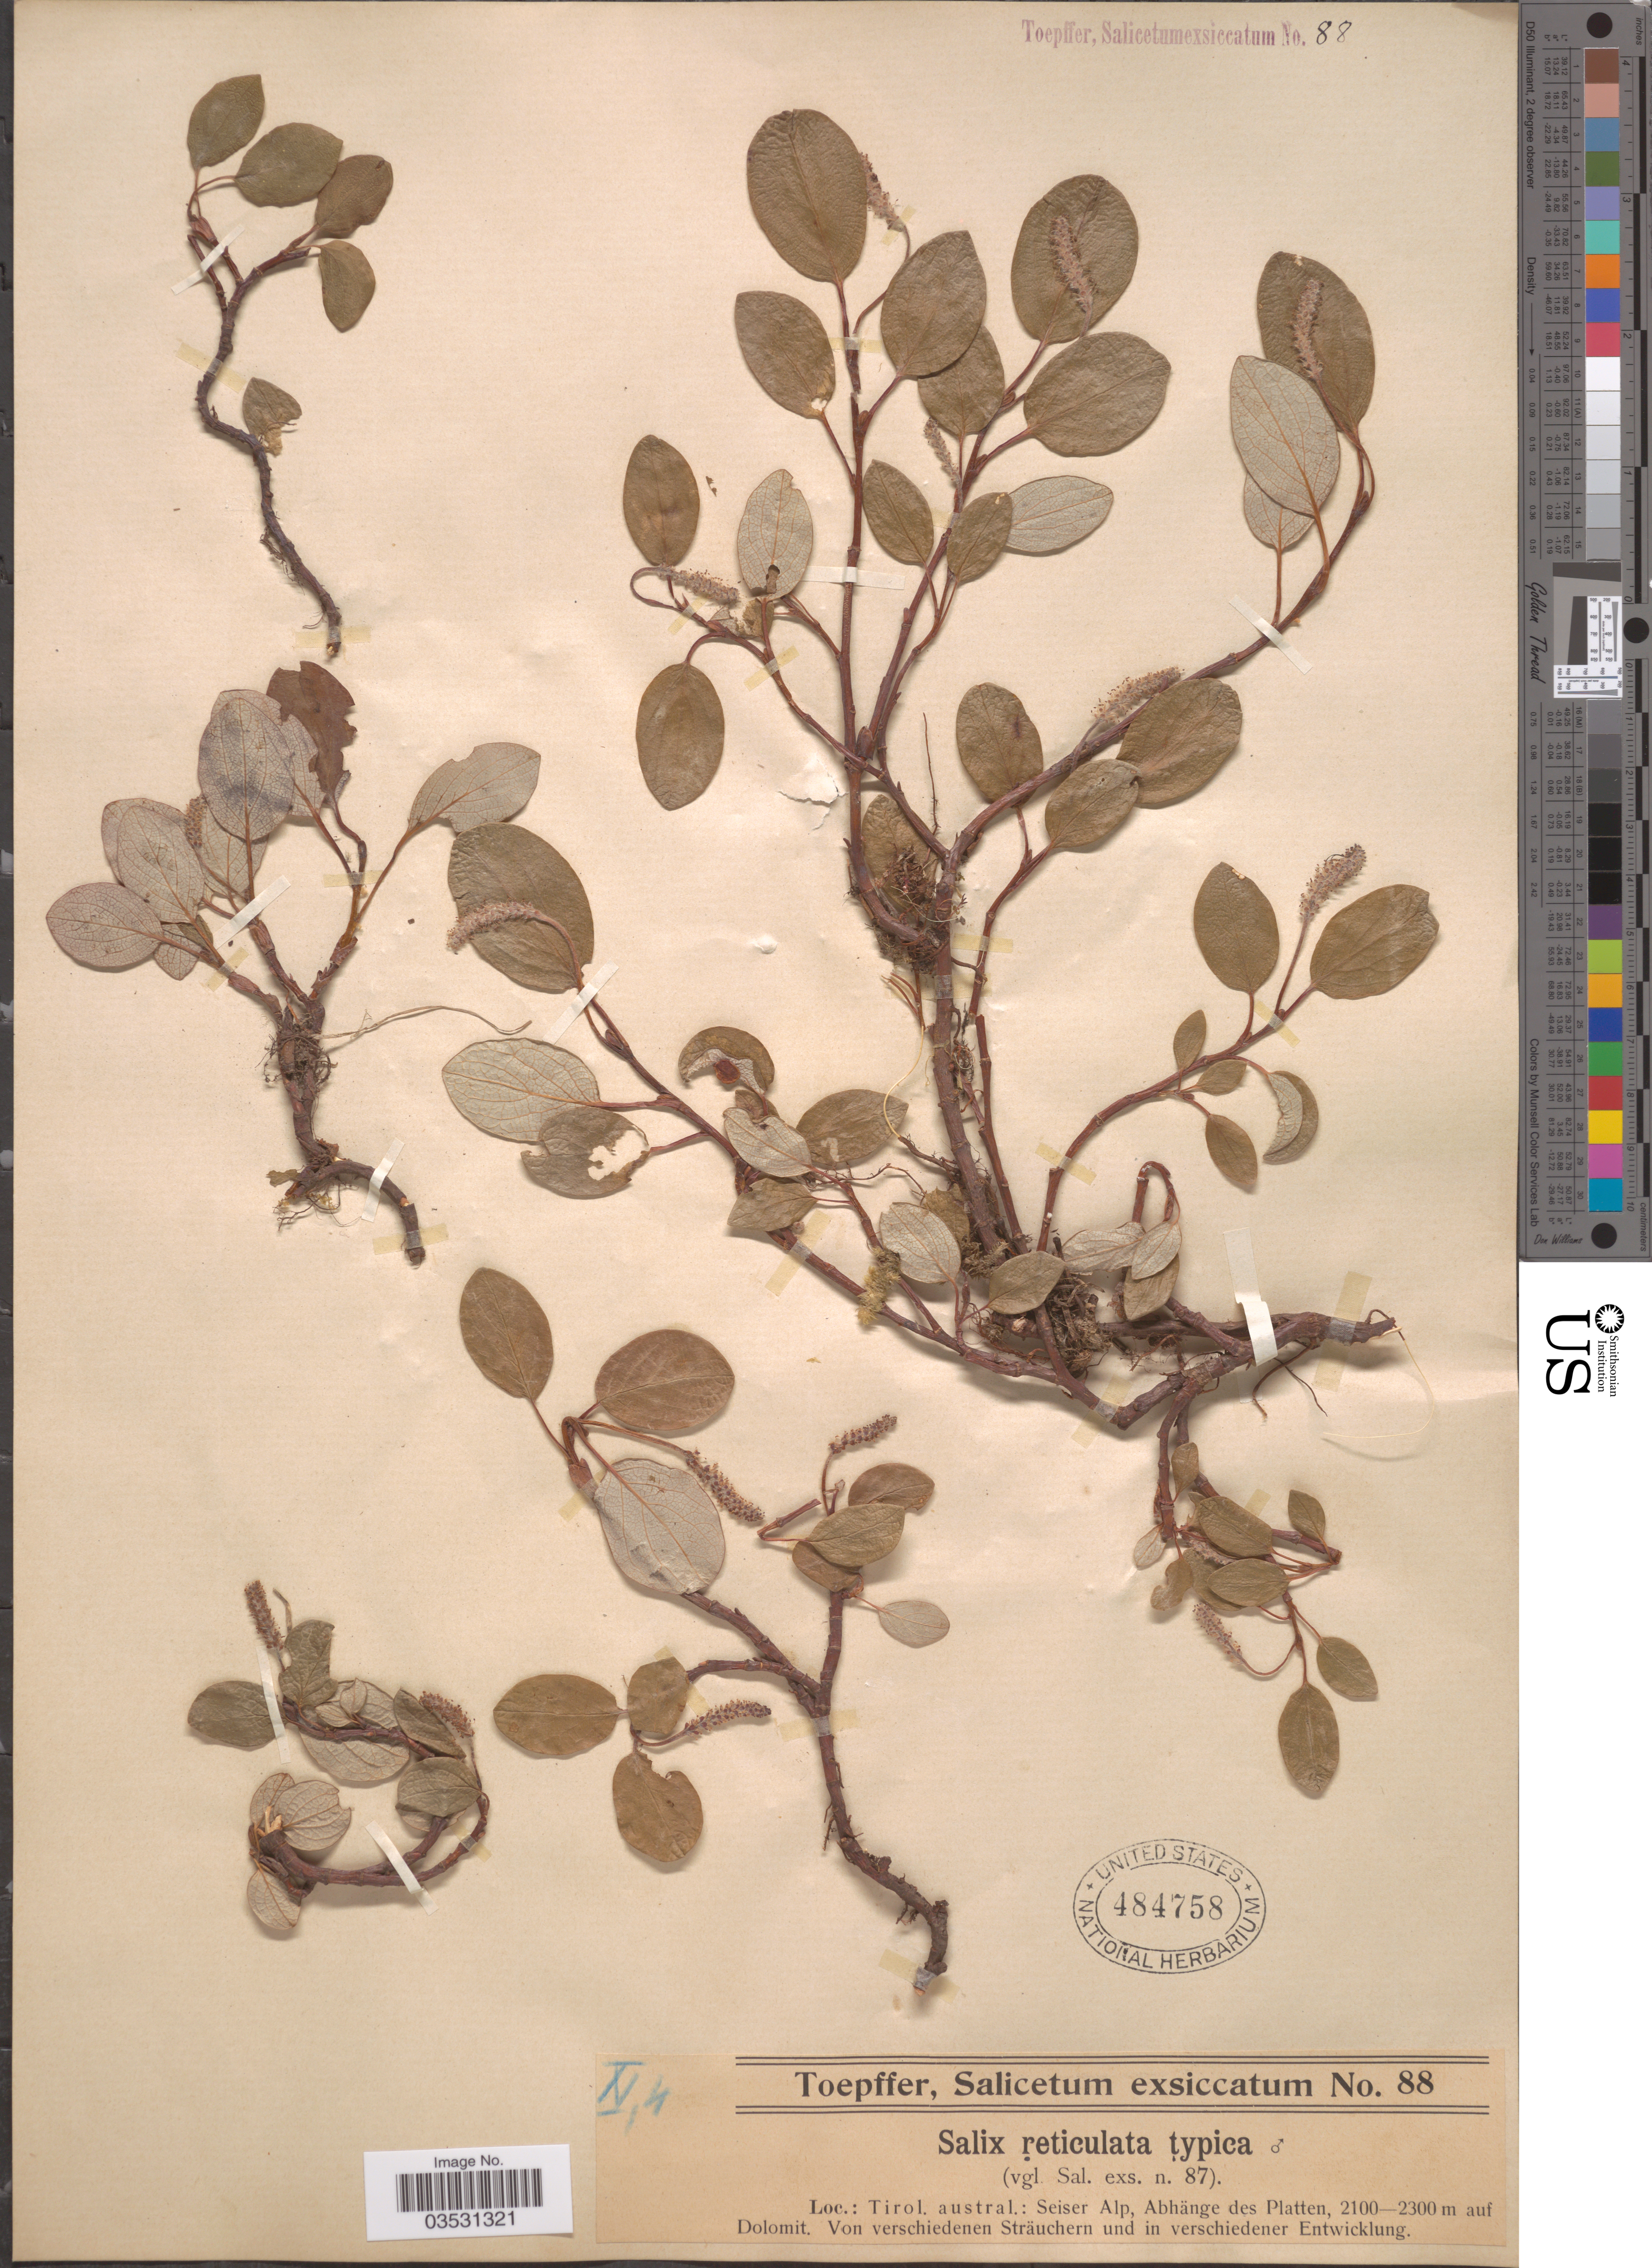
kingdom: Plantae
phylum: Tracheophyta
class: Magnoliopsida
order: Malpighiales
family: Salicaceae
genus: Salix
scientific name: Salix reticulata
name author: L.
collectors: A. Toepffer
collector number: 88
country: Austria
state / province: Styria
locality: Tirol. austral.: Seiser Alp, Abhänge des Platten, auf Dolomit.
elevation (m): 2100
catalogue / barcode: US 484758